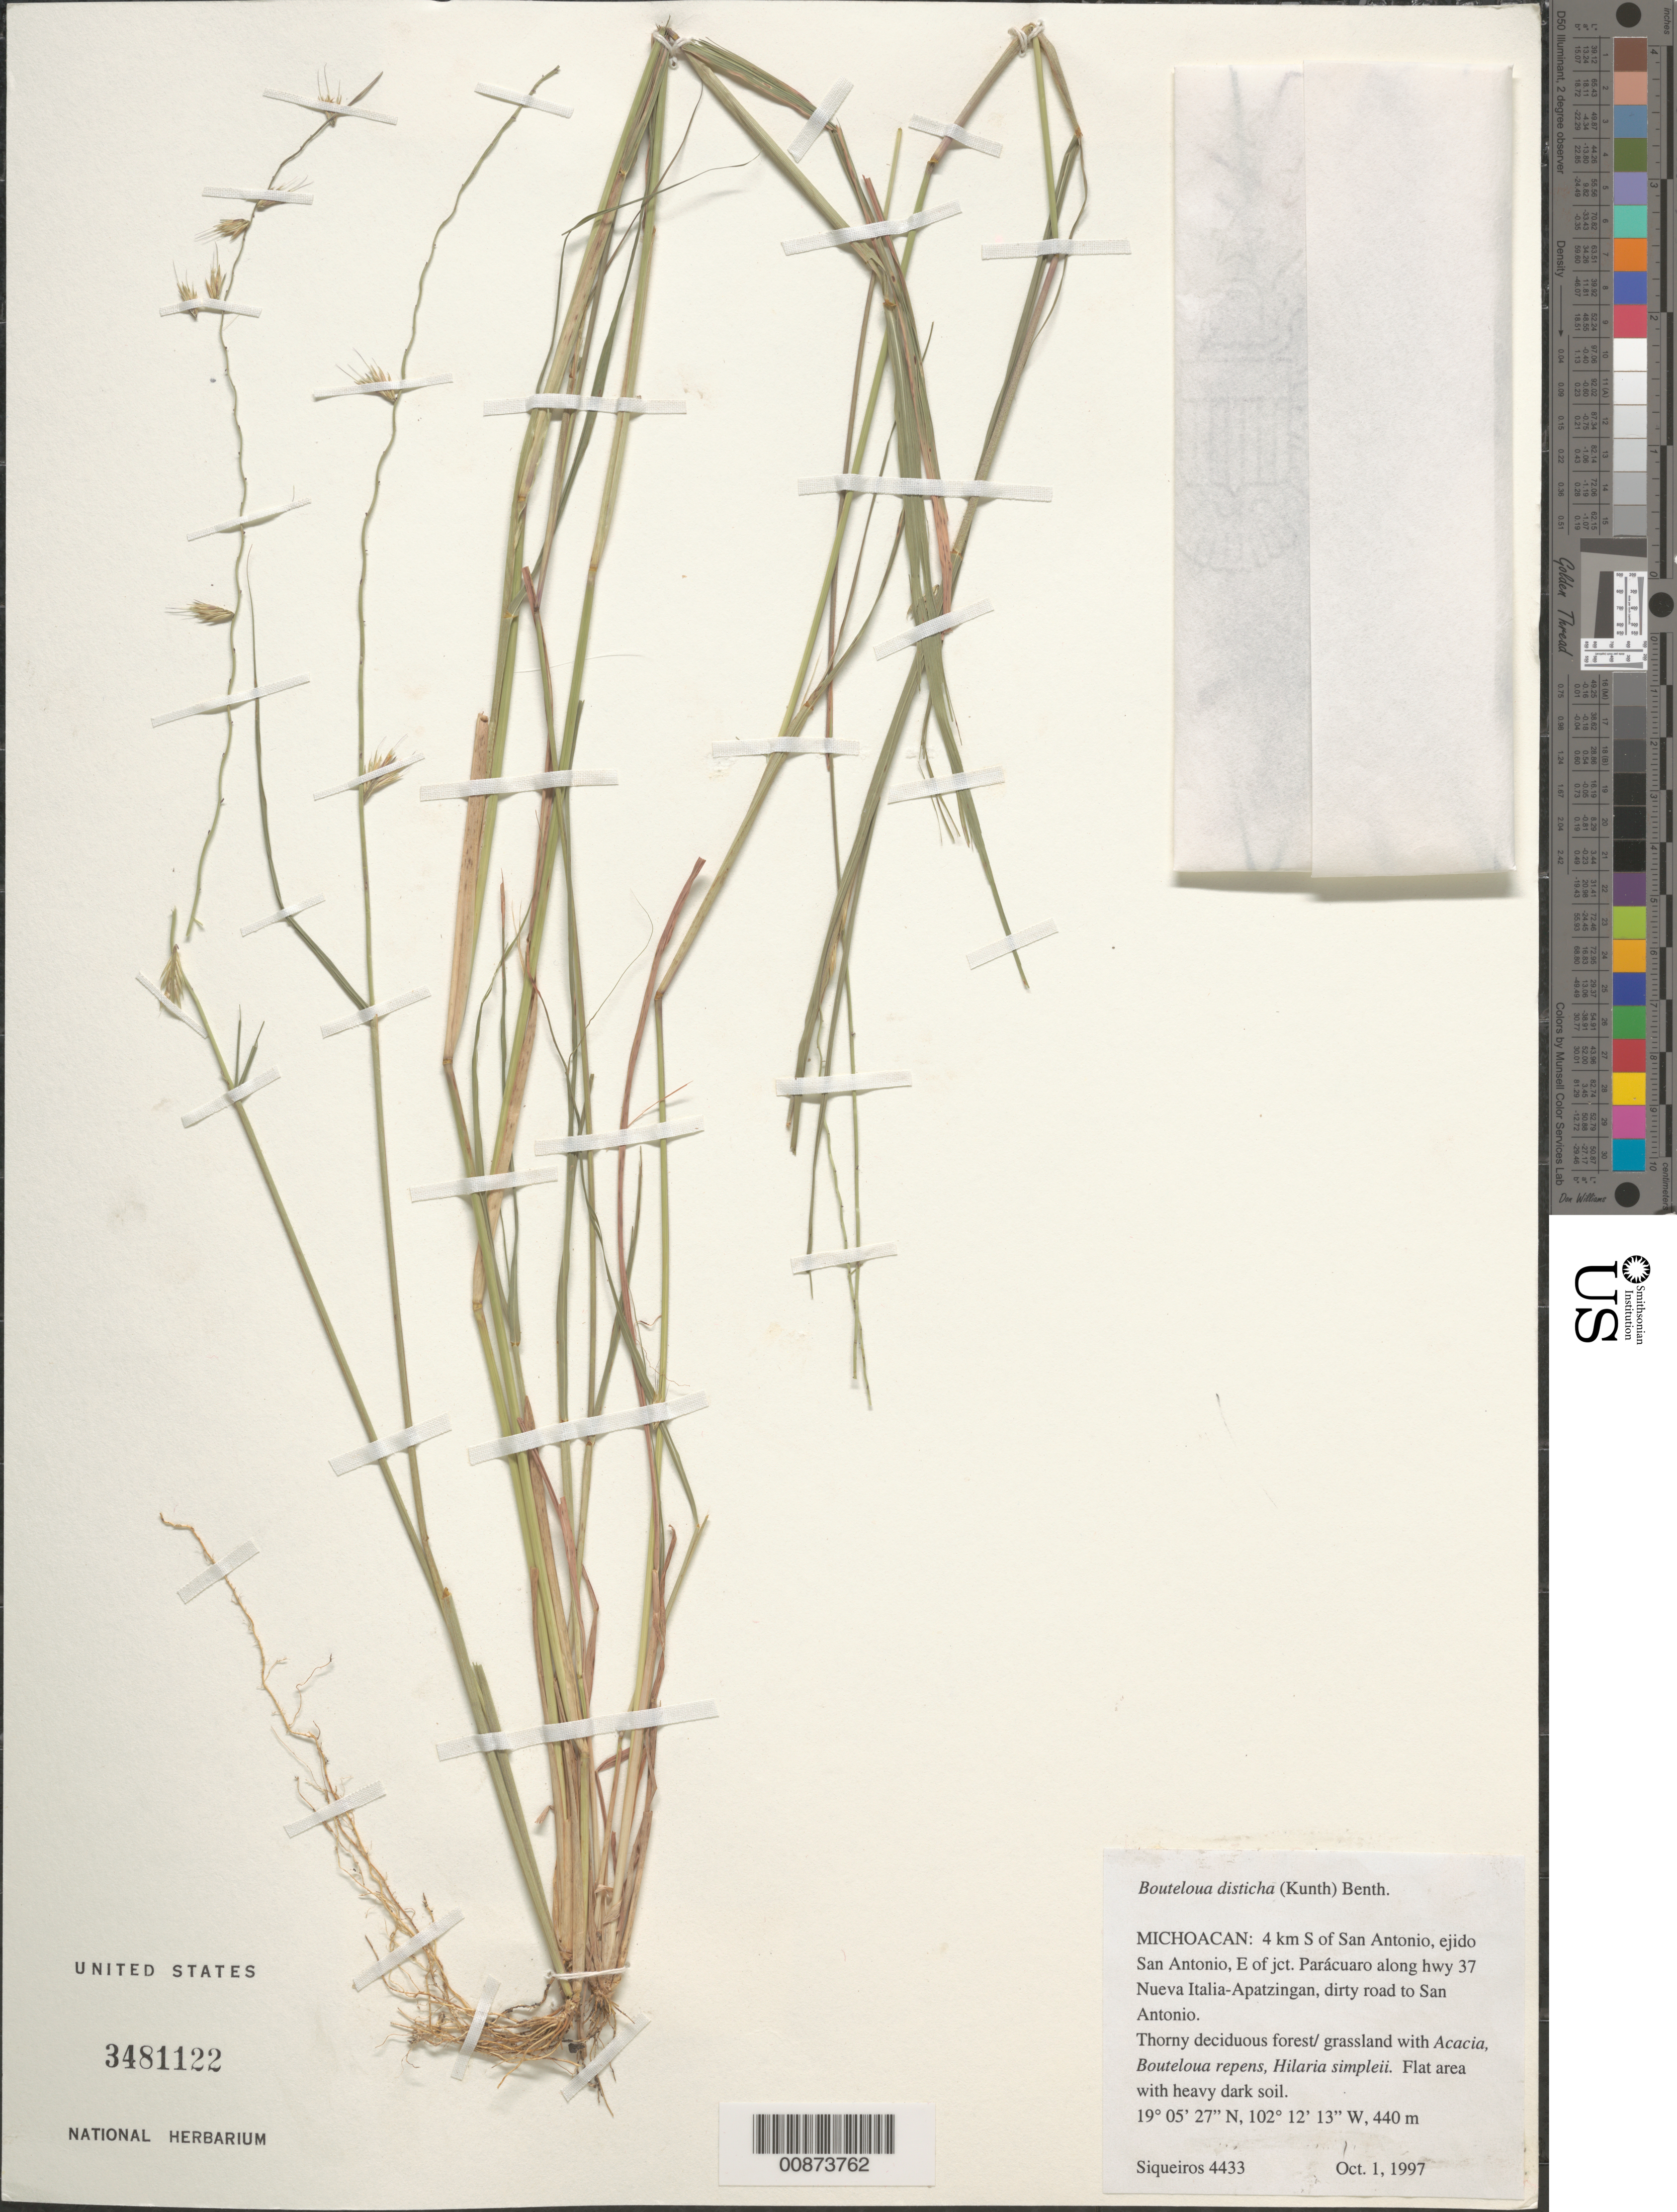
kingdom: Plantae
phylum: Tracheophyta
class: Liliopsida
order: Poales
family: Poaceae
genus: Bouteloua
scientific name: Bouteloua disticha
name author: (Kunth) Benth.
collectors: M. E. Siqueiros Delgado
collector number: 4433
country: Mexico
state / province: Michoacán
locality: S of San Antonio, ejido San Antonio, E of Paracuaro.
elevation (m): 440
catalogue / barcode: US 3481122